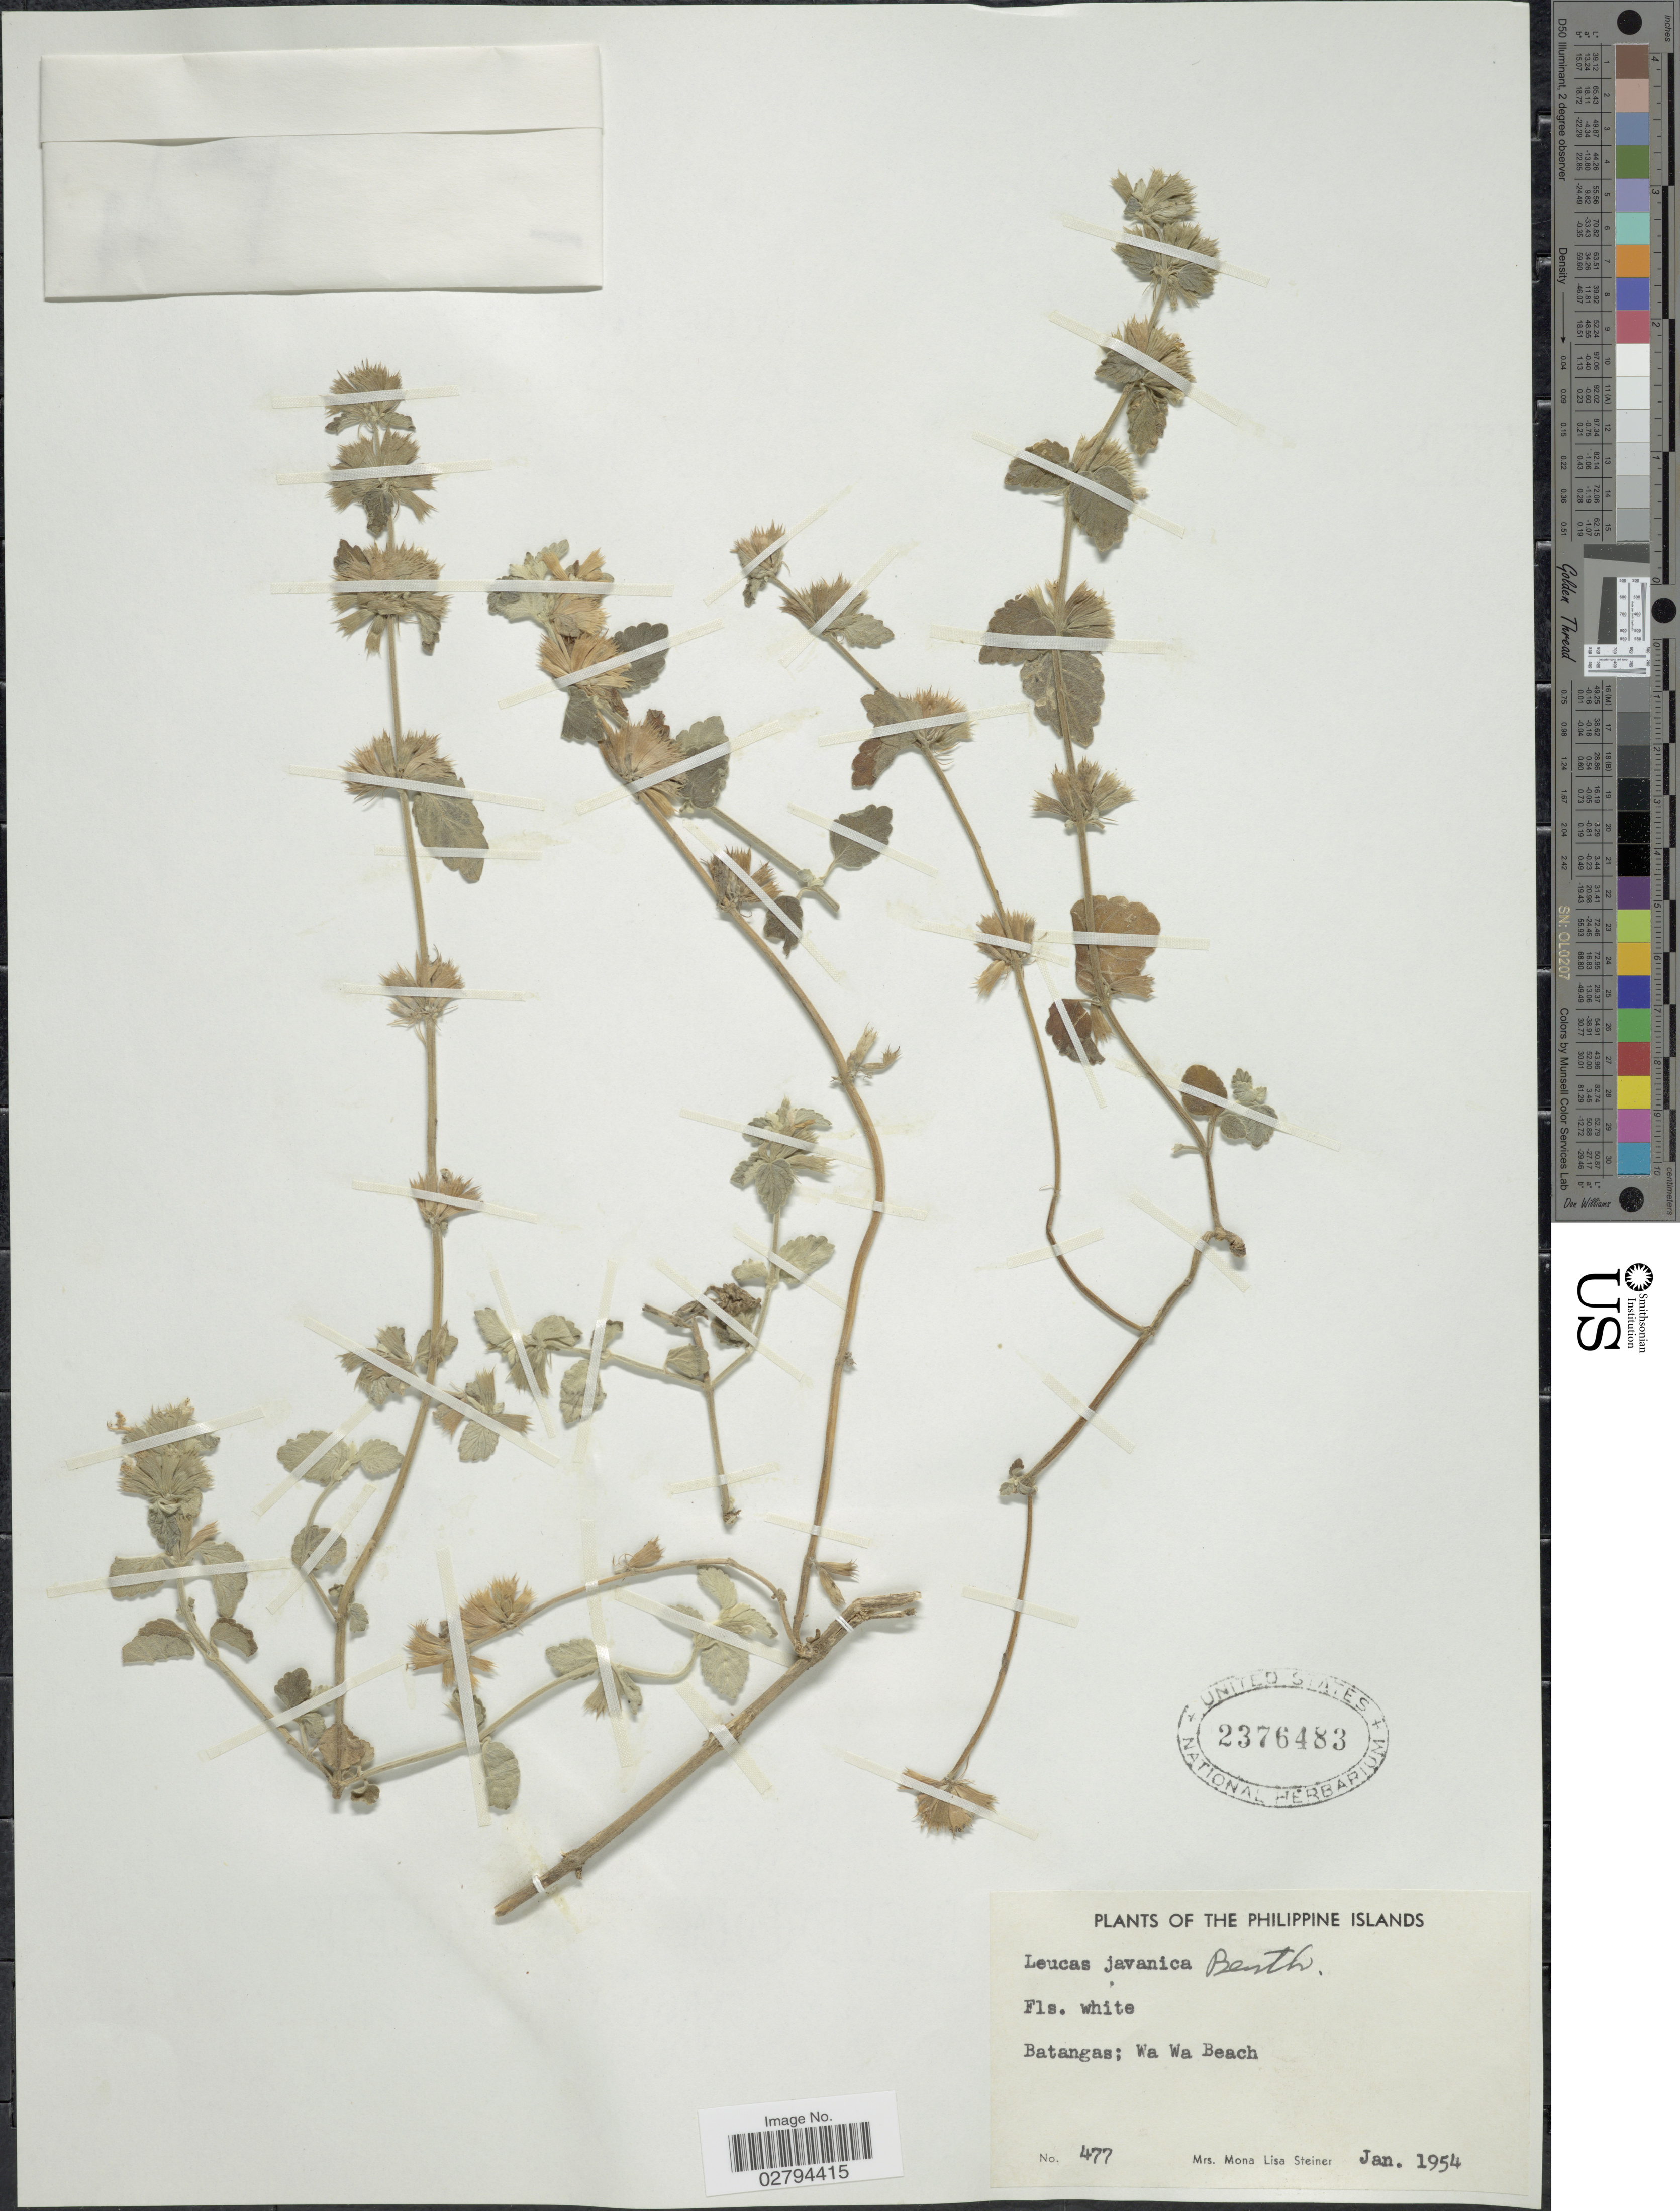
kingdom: Plantae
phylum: Tracheophyta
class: Magnoliopsida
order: Lamiales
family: Lamiaceae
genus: Leucas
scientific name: Leucas javanica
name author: Benth.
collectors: M. Steiner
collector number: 477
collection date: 1954-01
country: Philippines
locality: Batangas; Wa Wa Beach.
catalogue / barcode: US 2376483